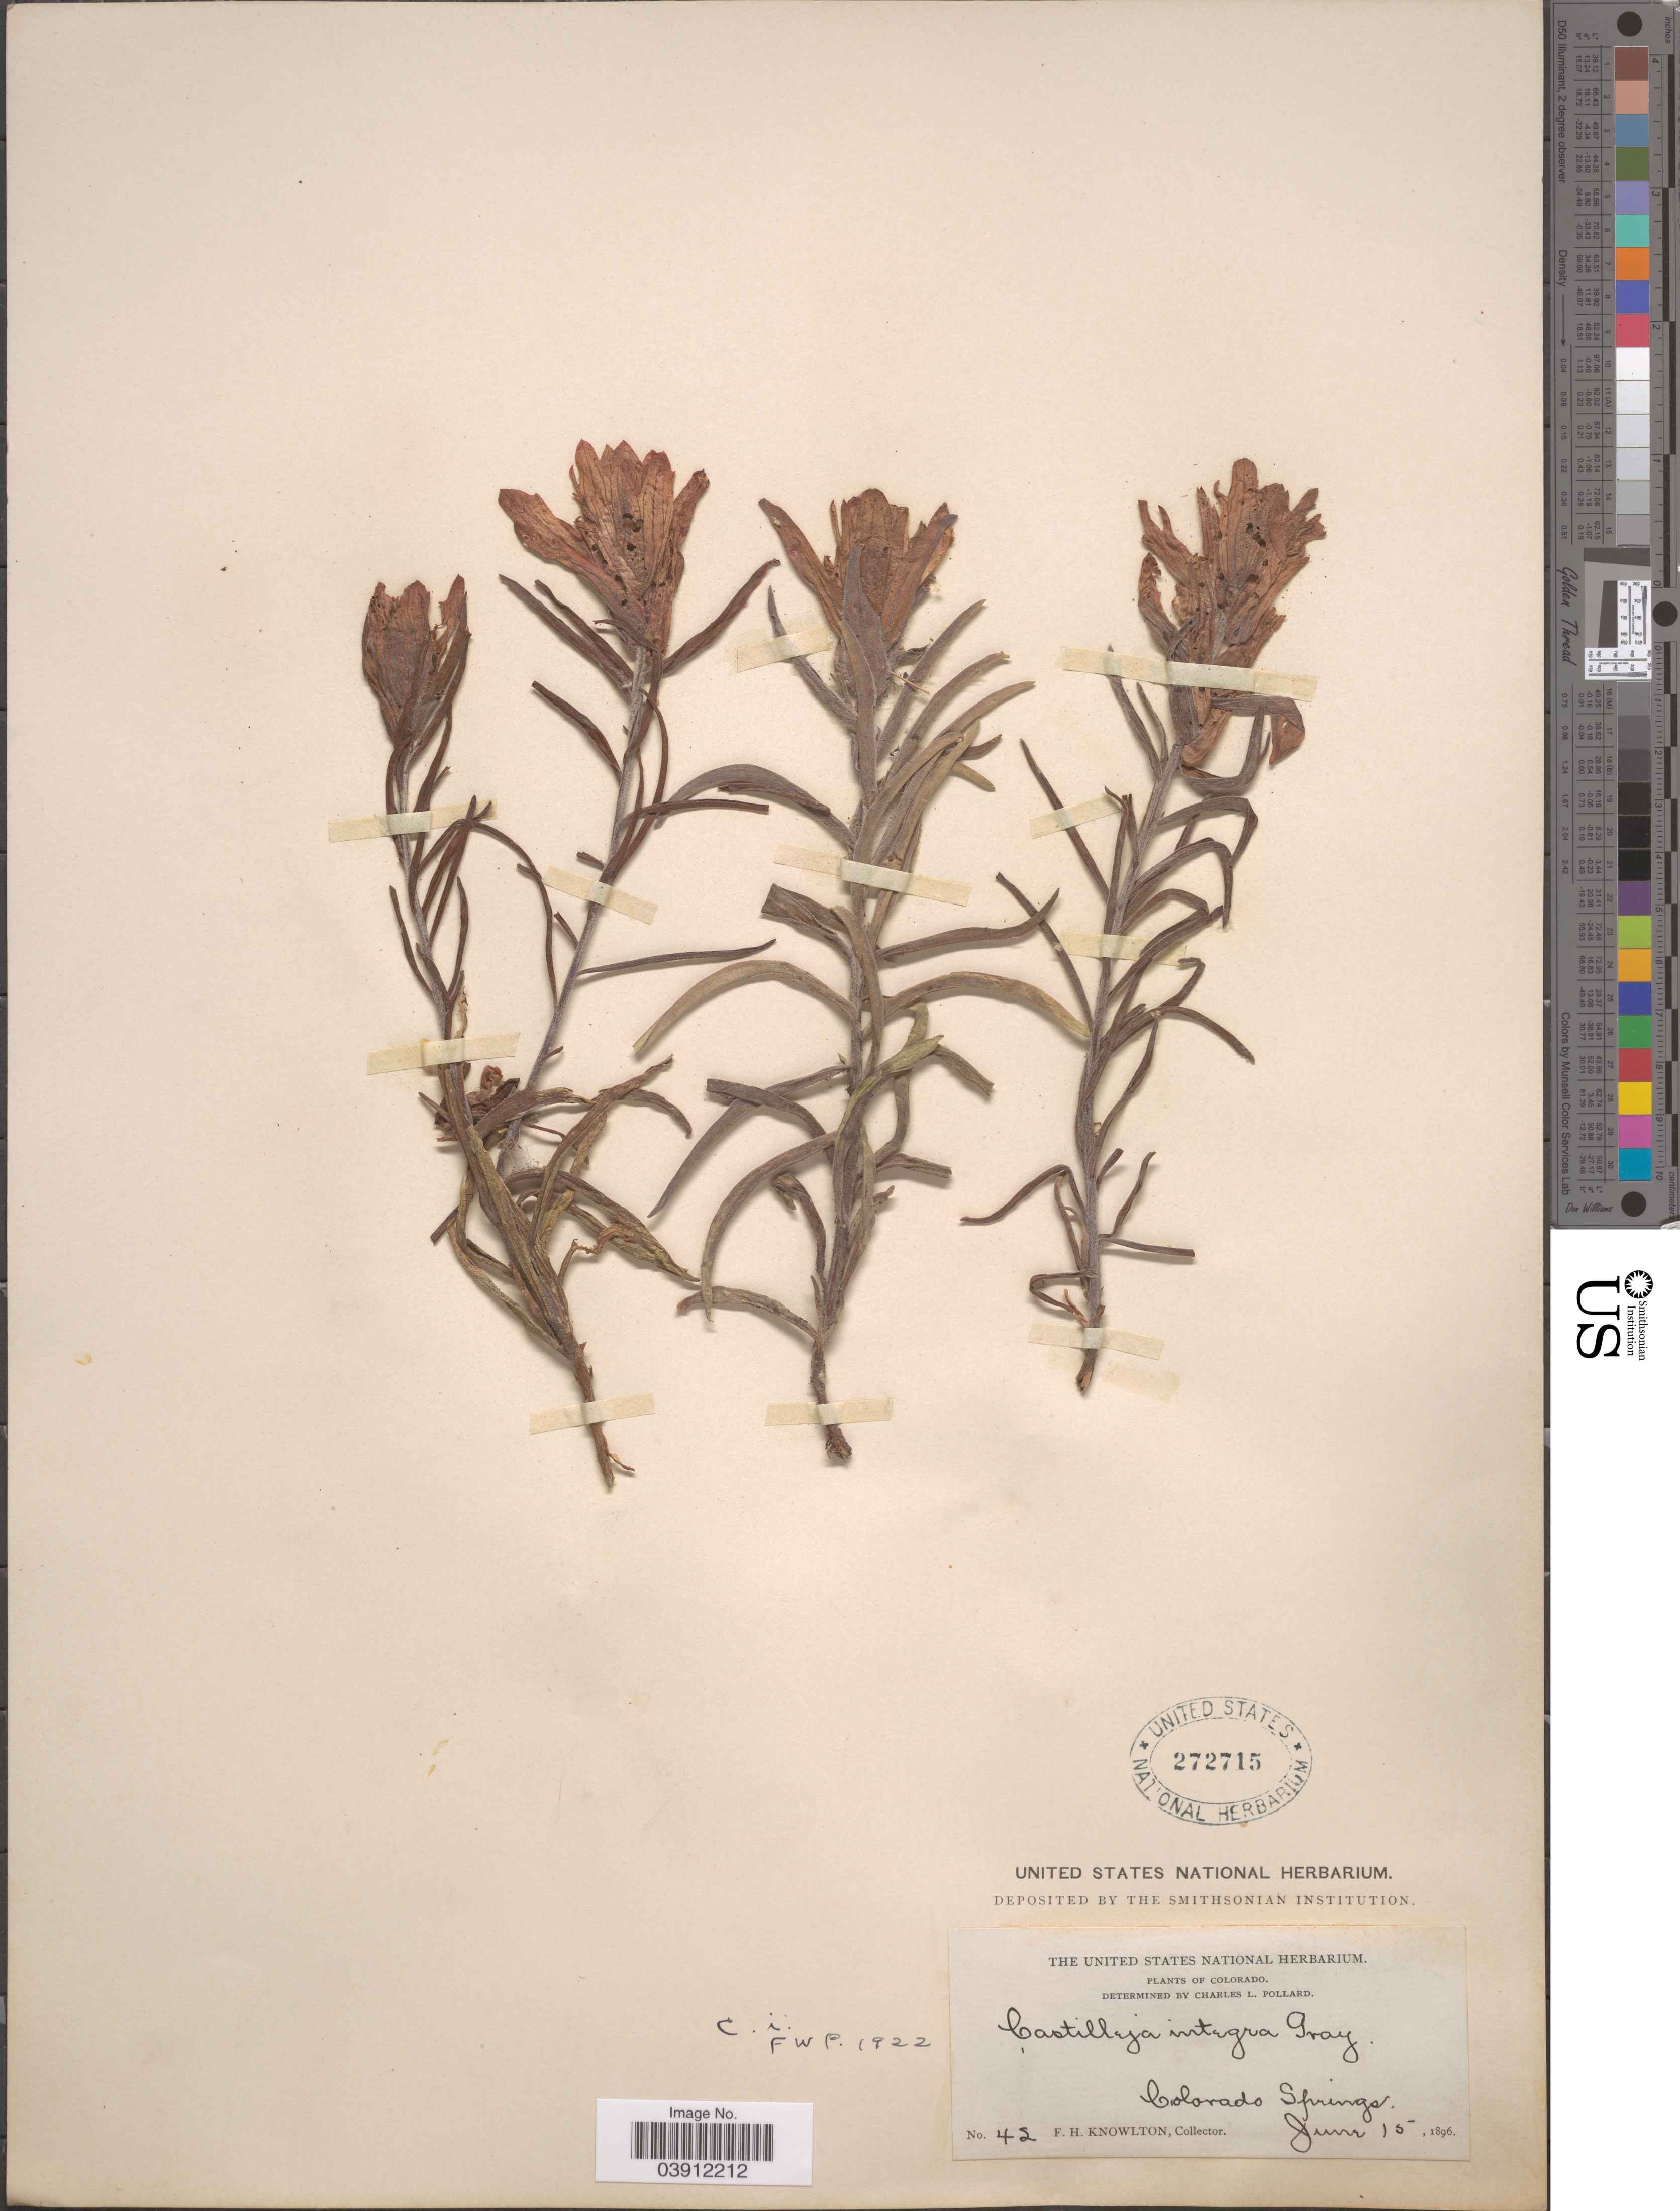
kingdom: Plantae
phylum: Tracheophyta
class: Magnoliopsida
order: Lamiales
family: Orobanchaceae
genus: Castilleja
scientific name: Castilleja integra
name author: A. Gray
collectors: F. H. Knowlton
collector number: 42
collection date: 1896-06-15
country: United States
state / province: Colorado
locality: Colorado Springs.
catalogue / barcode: US 272715